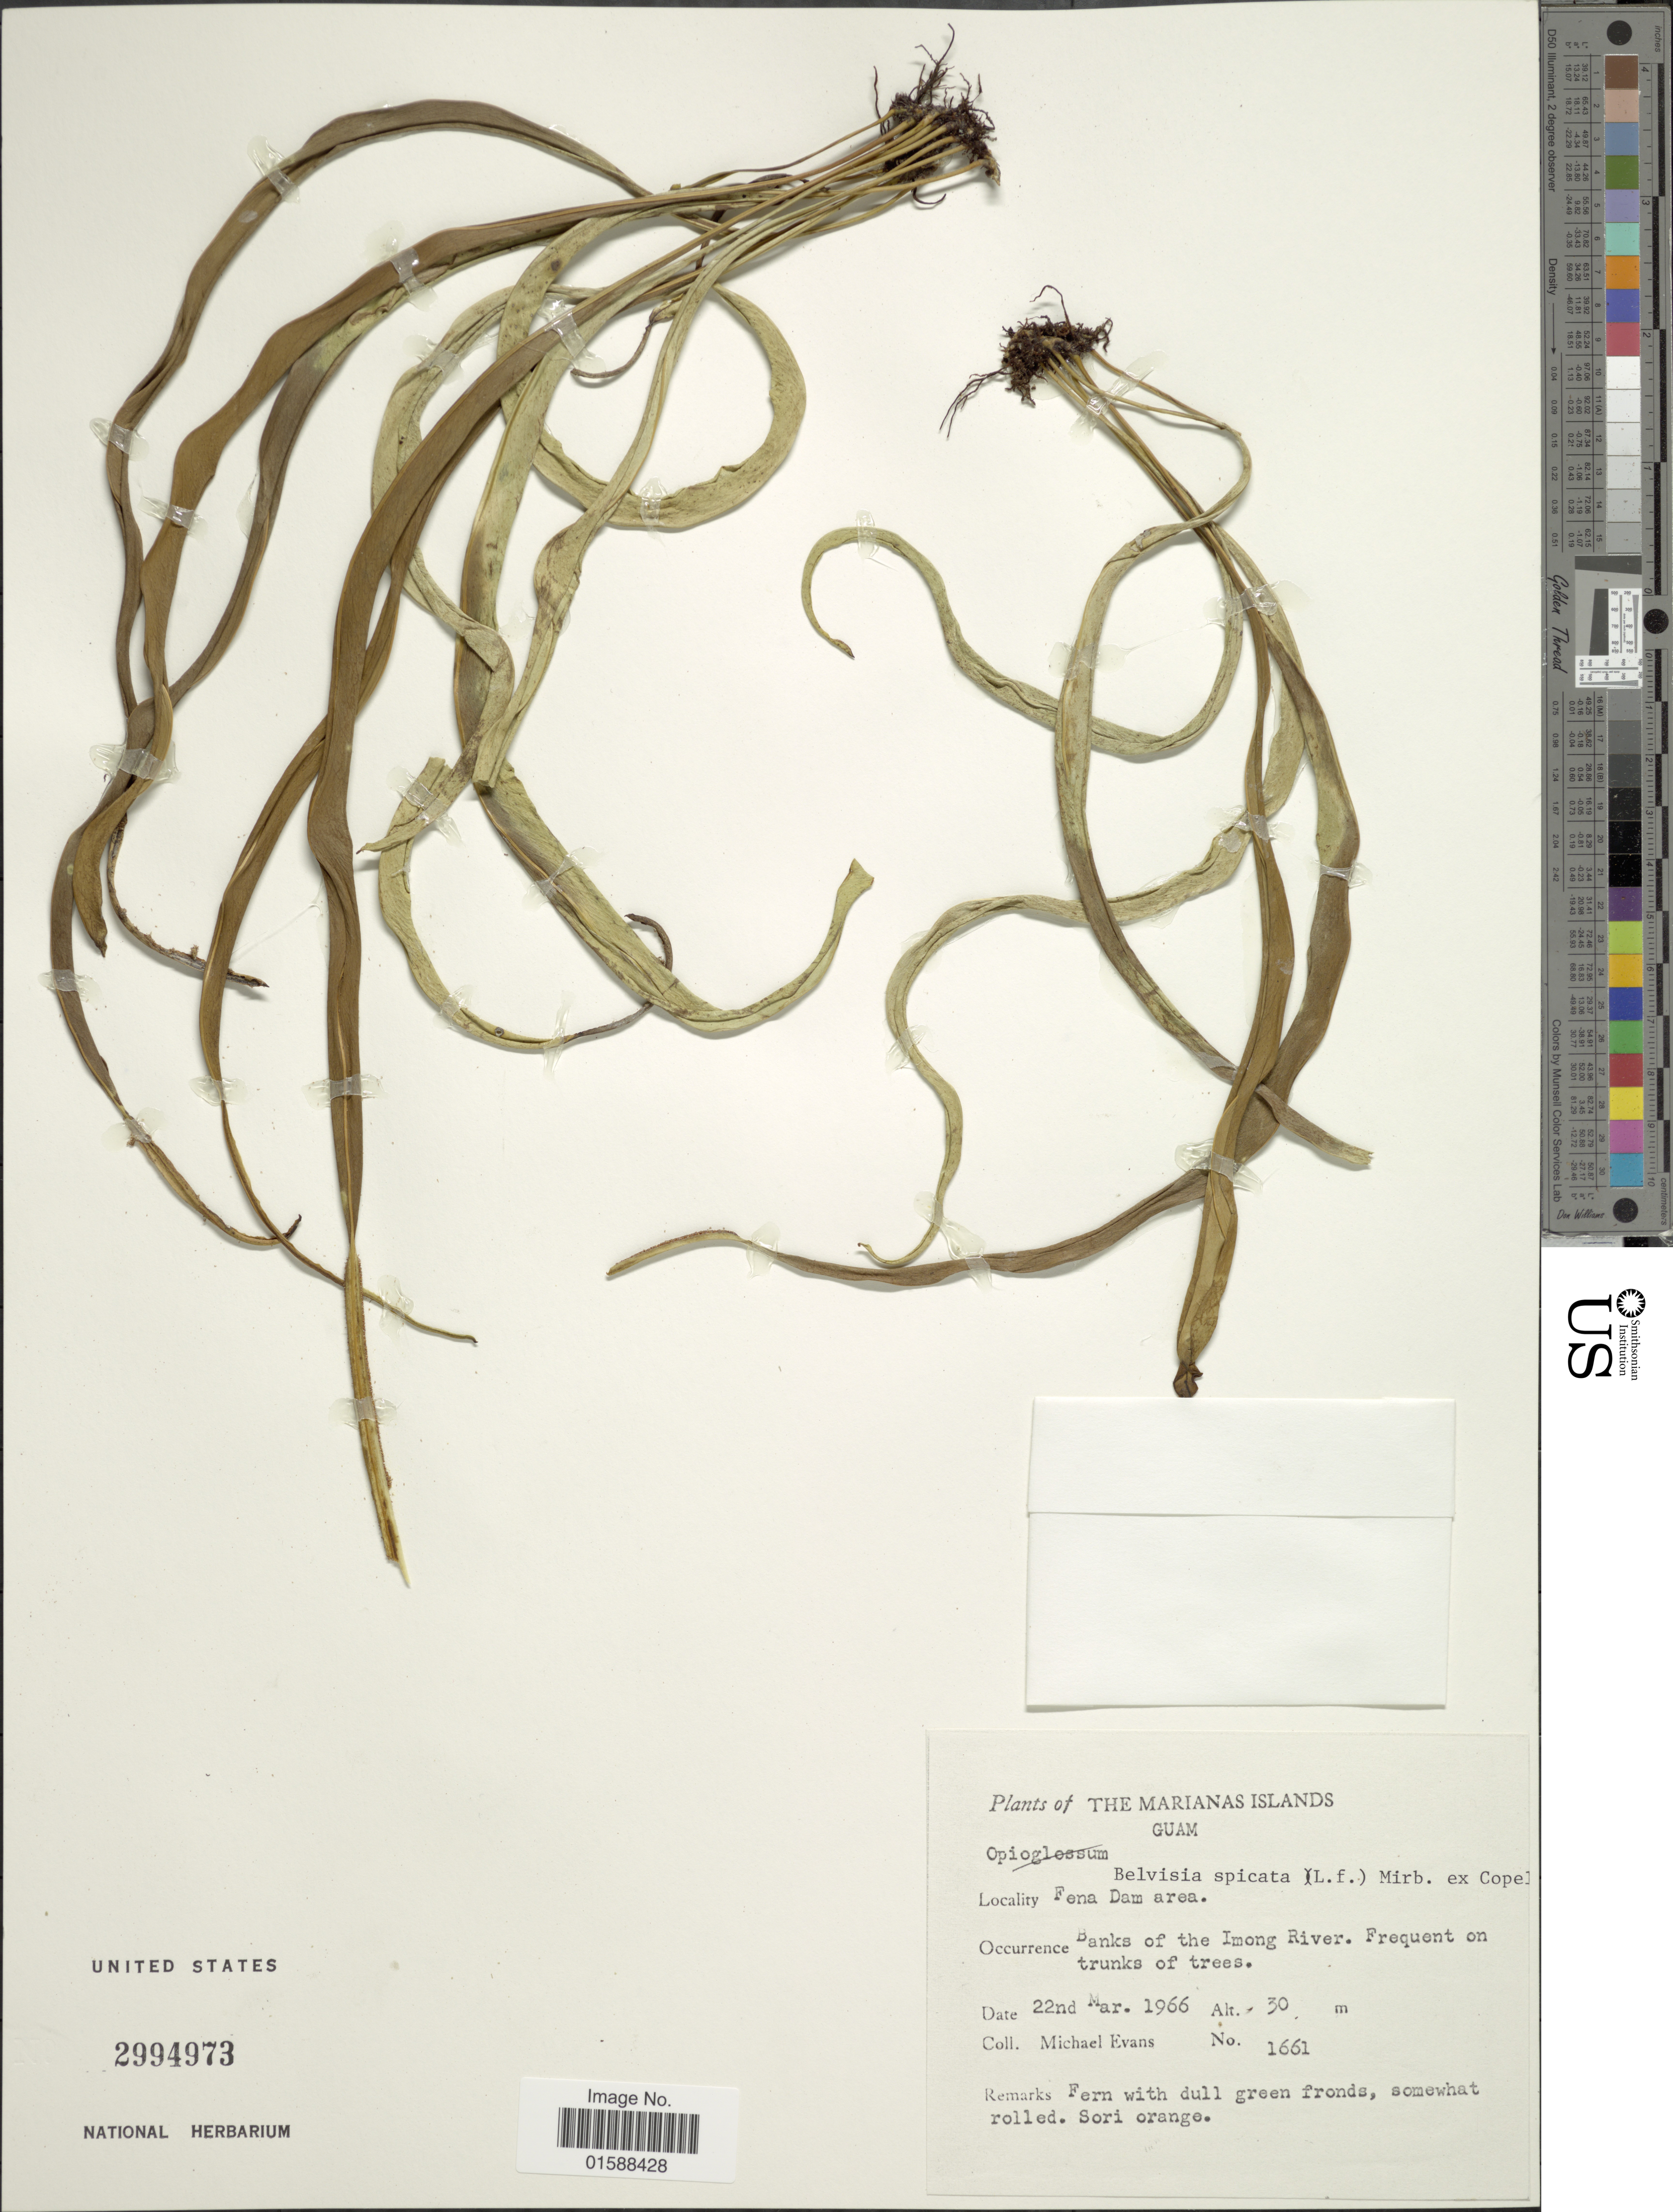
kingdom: Plantae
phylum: Tracheophyta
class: Polypodiopsida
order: Polypodiales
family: Polypodiaceae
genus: Lepisorus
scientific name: Lepisorus spicatus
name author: (L. f.) Li S. Wang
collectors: M. Evans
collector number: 1661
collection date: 1966-03-22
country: Guam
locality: Marianas Islands. Ferna Dam area. Banks of the Imong River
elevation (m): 30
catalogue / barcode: US 2994973